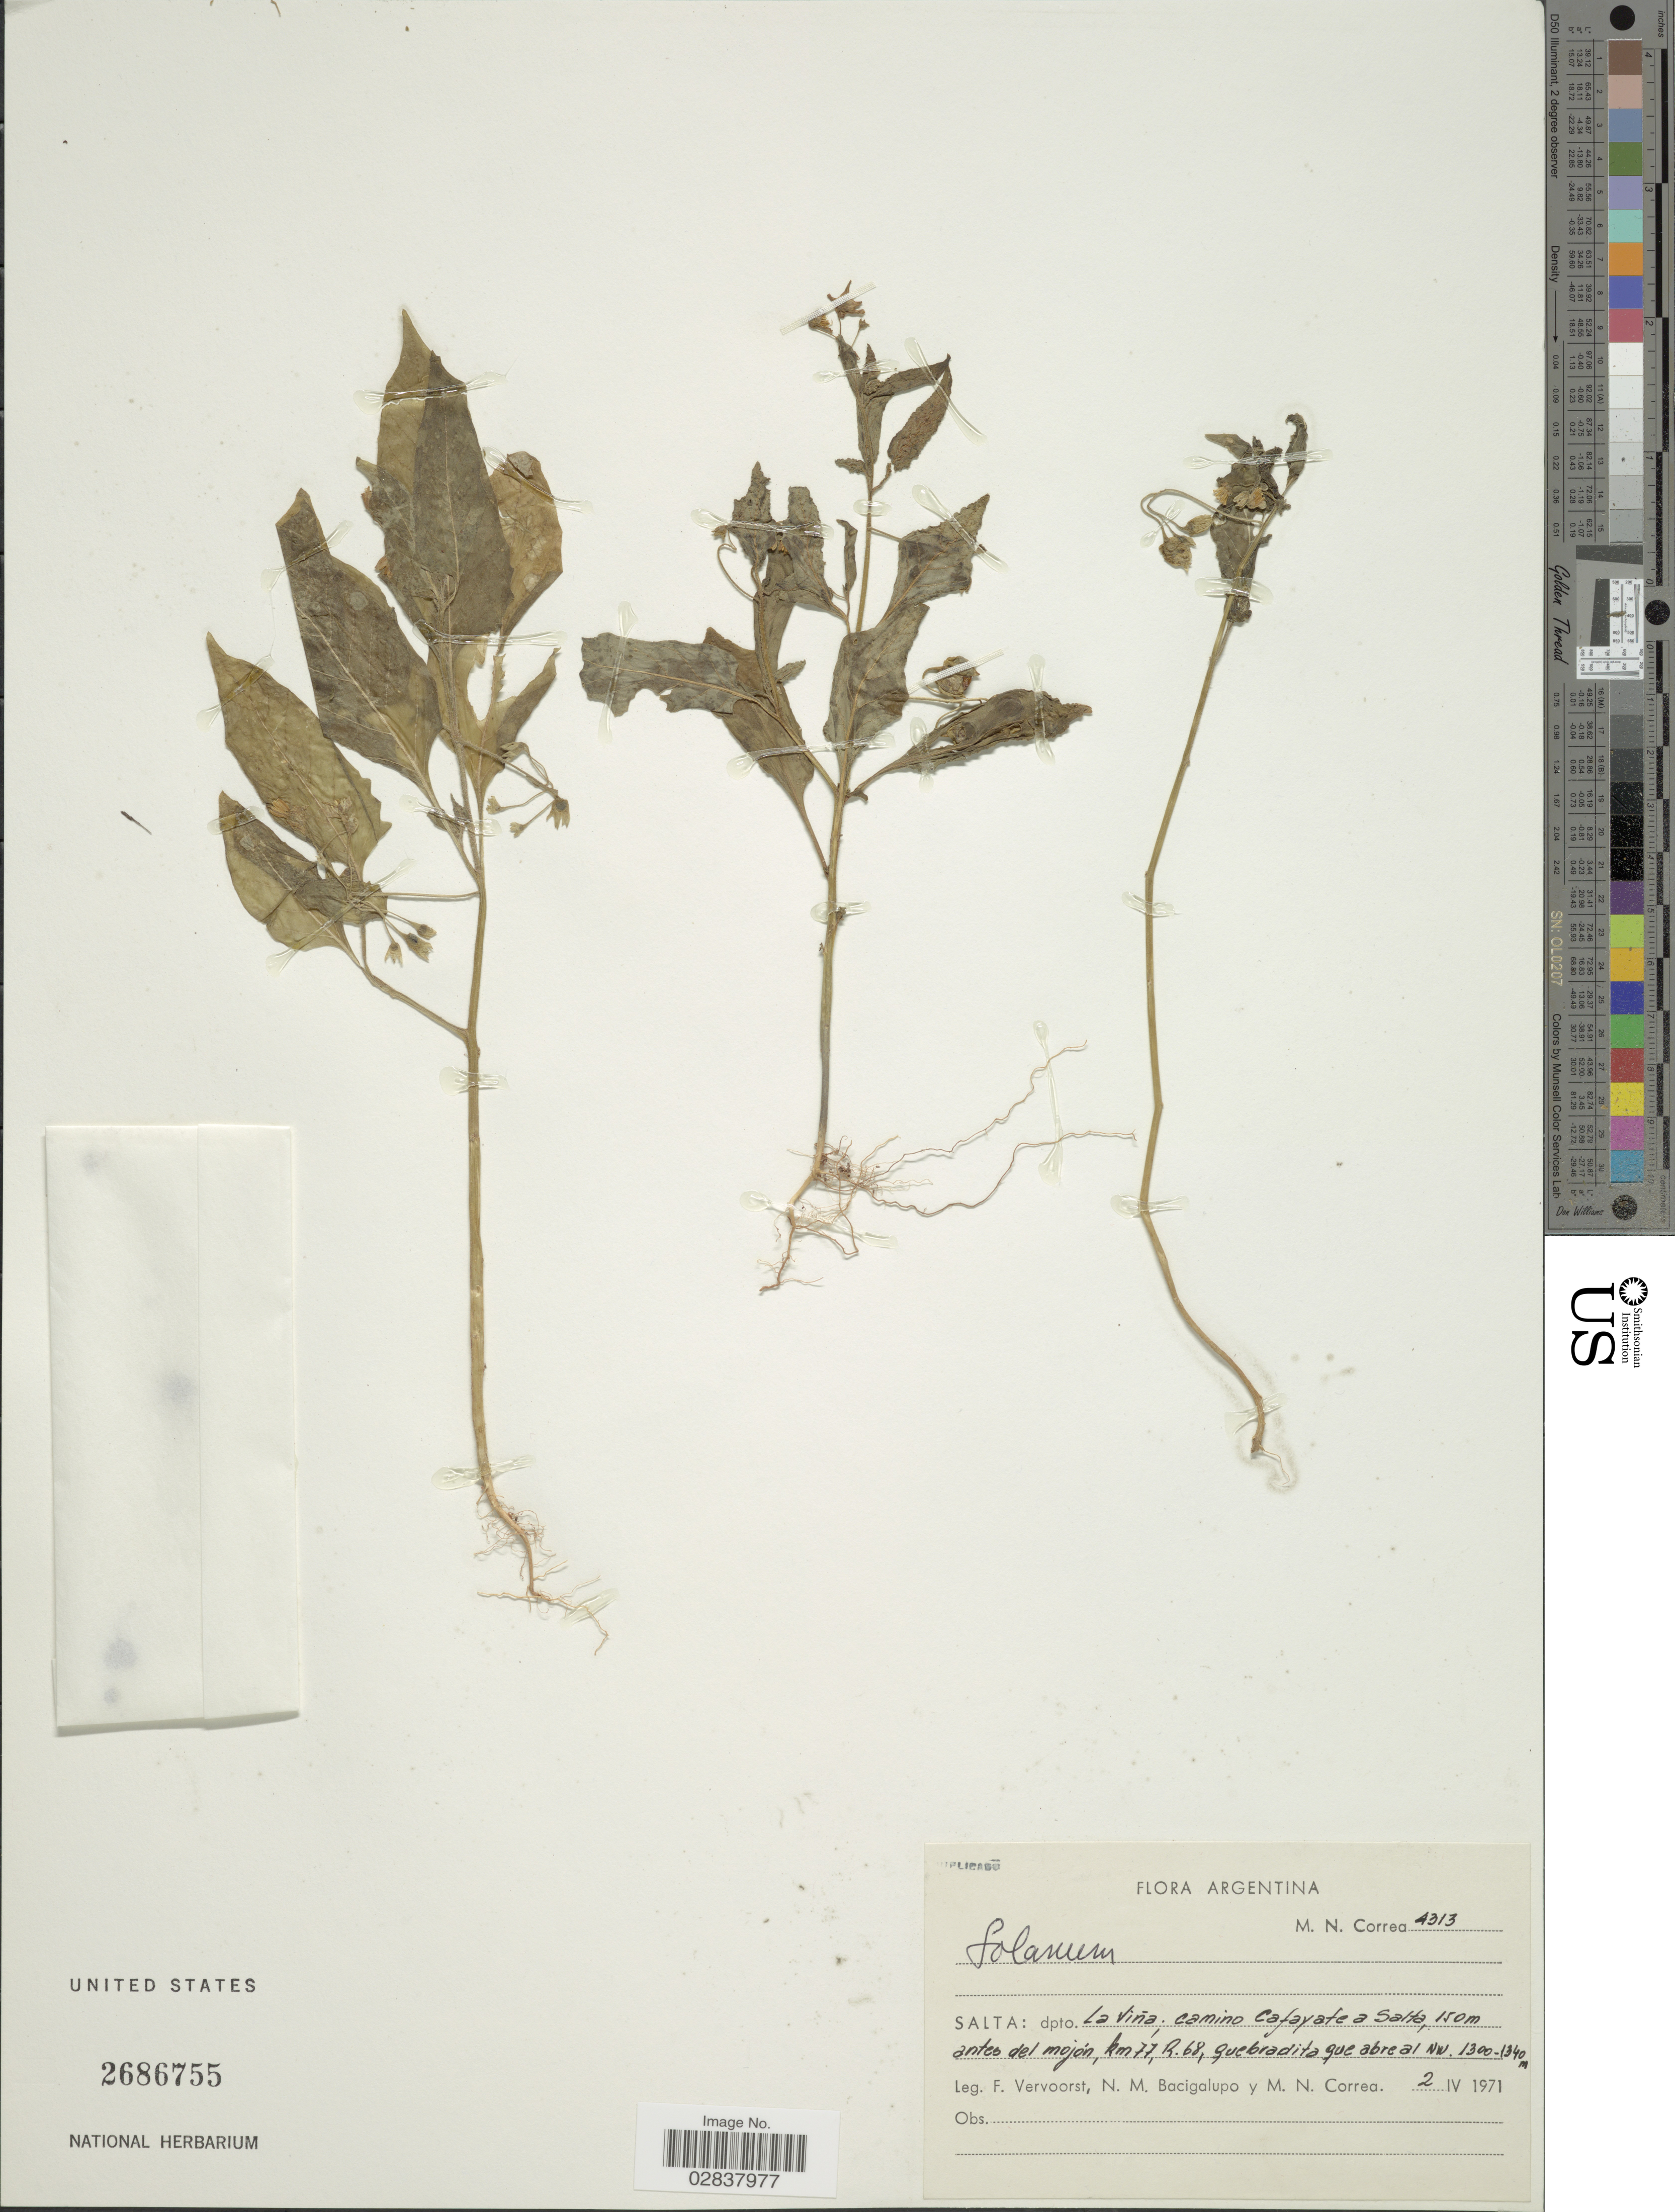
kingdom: Plantae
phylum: Tracheophyta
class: Magnoliopsida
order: Solanales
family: Solanaceae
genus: Solanum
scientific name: Solanum salamancae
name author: Hunz. & Barboza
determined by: Knapp, S. D.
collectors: F. Vervoorst, N. M. Bacigalupo & M. N. Correa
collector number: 4313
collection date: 1971-04-02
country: Argentina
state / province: Salta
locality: Dpto. La Viña, camino Cafayate a Salta, 150 m antes del mojón, km 77, R.68, Quebradita que abre al NW.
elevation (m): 1300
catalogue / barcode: US 2686755